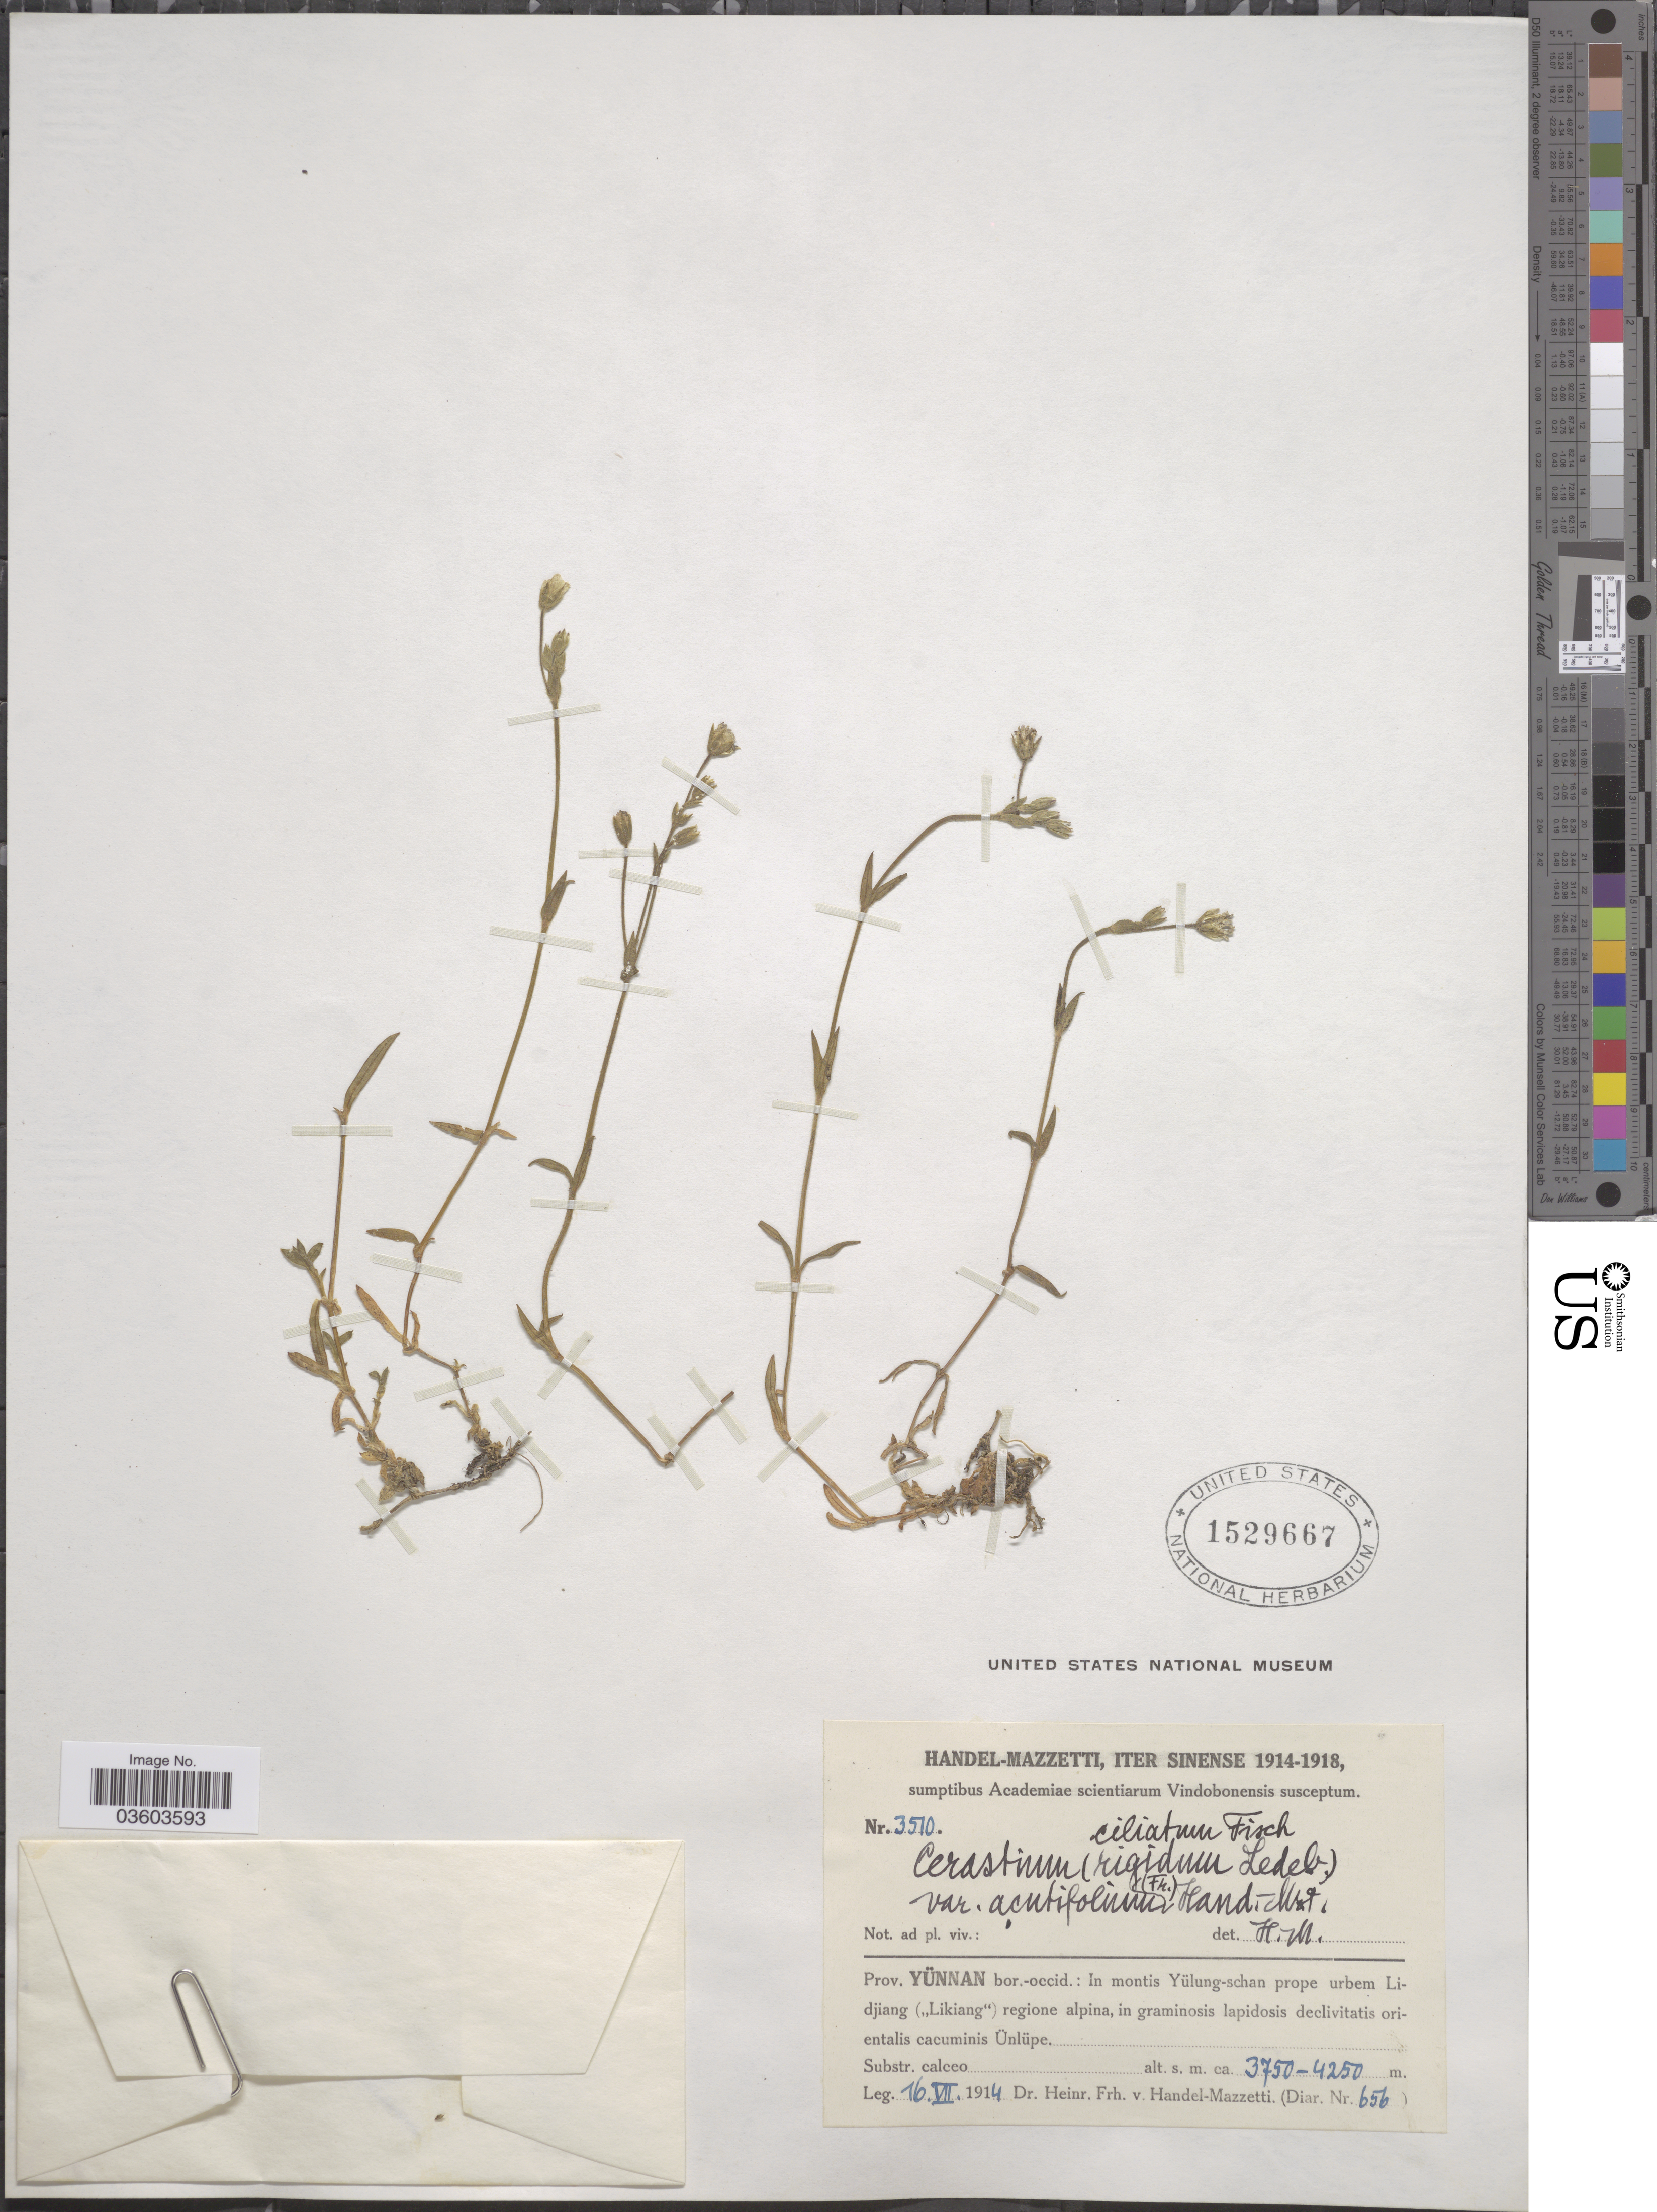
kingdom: Plantae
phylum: Tracheophyta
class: Magnoliopsida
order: Caryophyllales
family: Caryophyllaceae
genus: Cerastium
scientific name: Cerastium ciliatum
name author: Waldst. & Kit.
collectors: H. Handel-Mazzetti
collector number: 3510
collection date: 1914-07-16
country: China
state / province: Yunnan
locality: Prov. Yünnan bor.-occid.: In montis Yülung-schan prope urbem Lidjiang ("Likiang") regione alpina, in graminosis lapidosis declivitatis orientalis cacuminis Ünlüpe.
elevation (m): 3750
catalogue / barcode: US 1529667